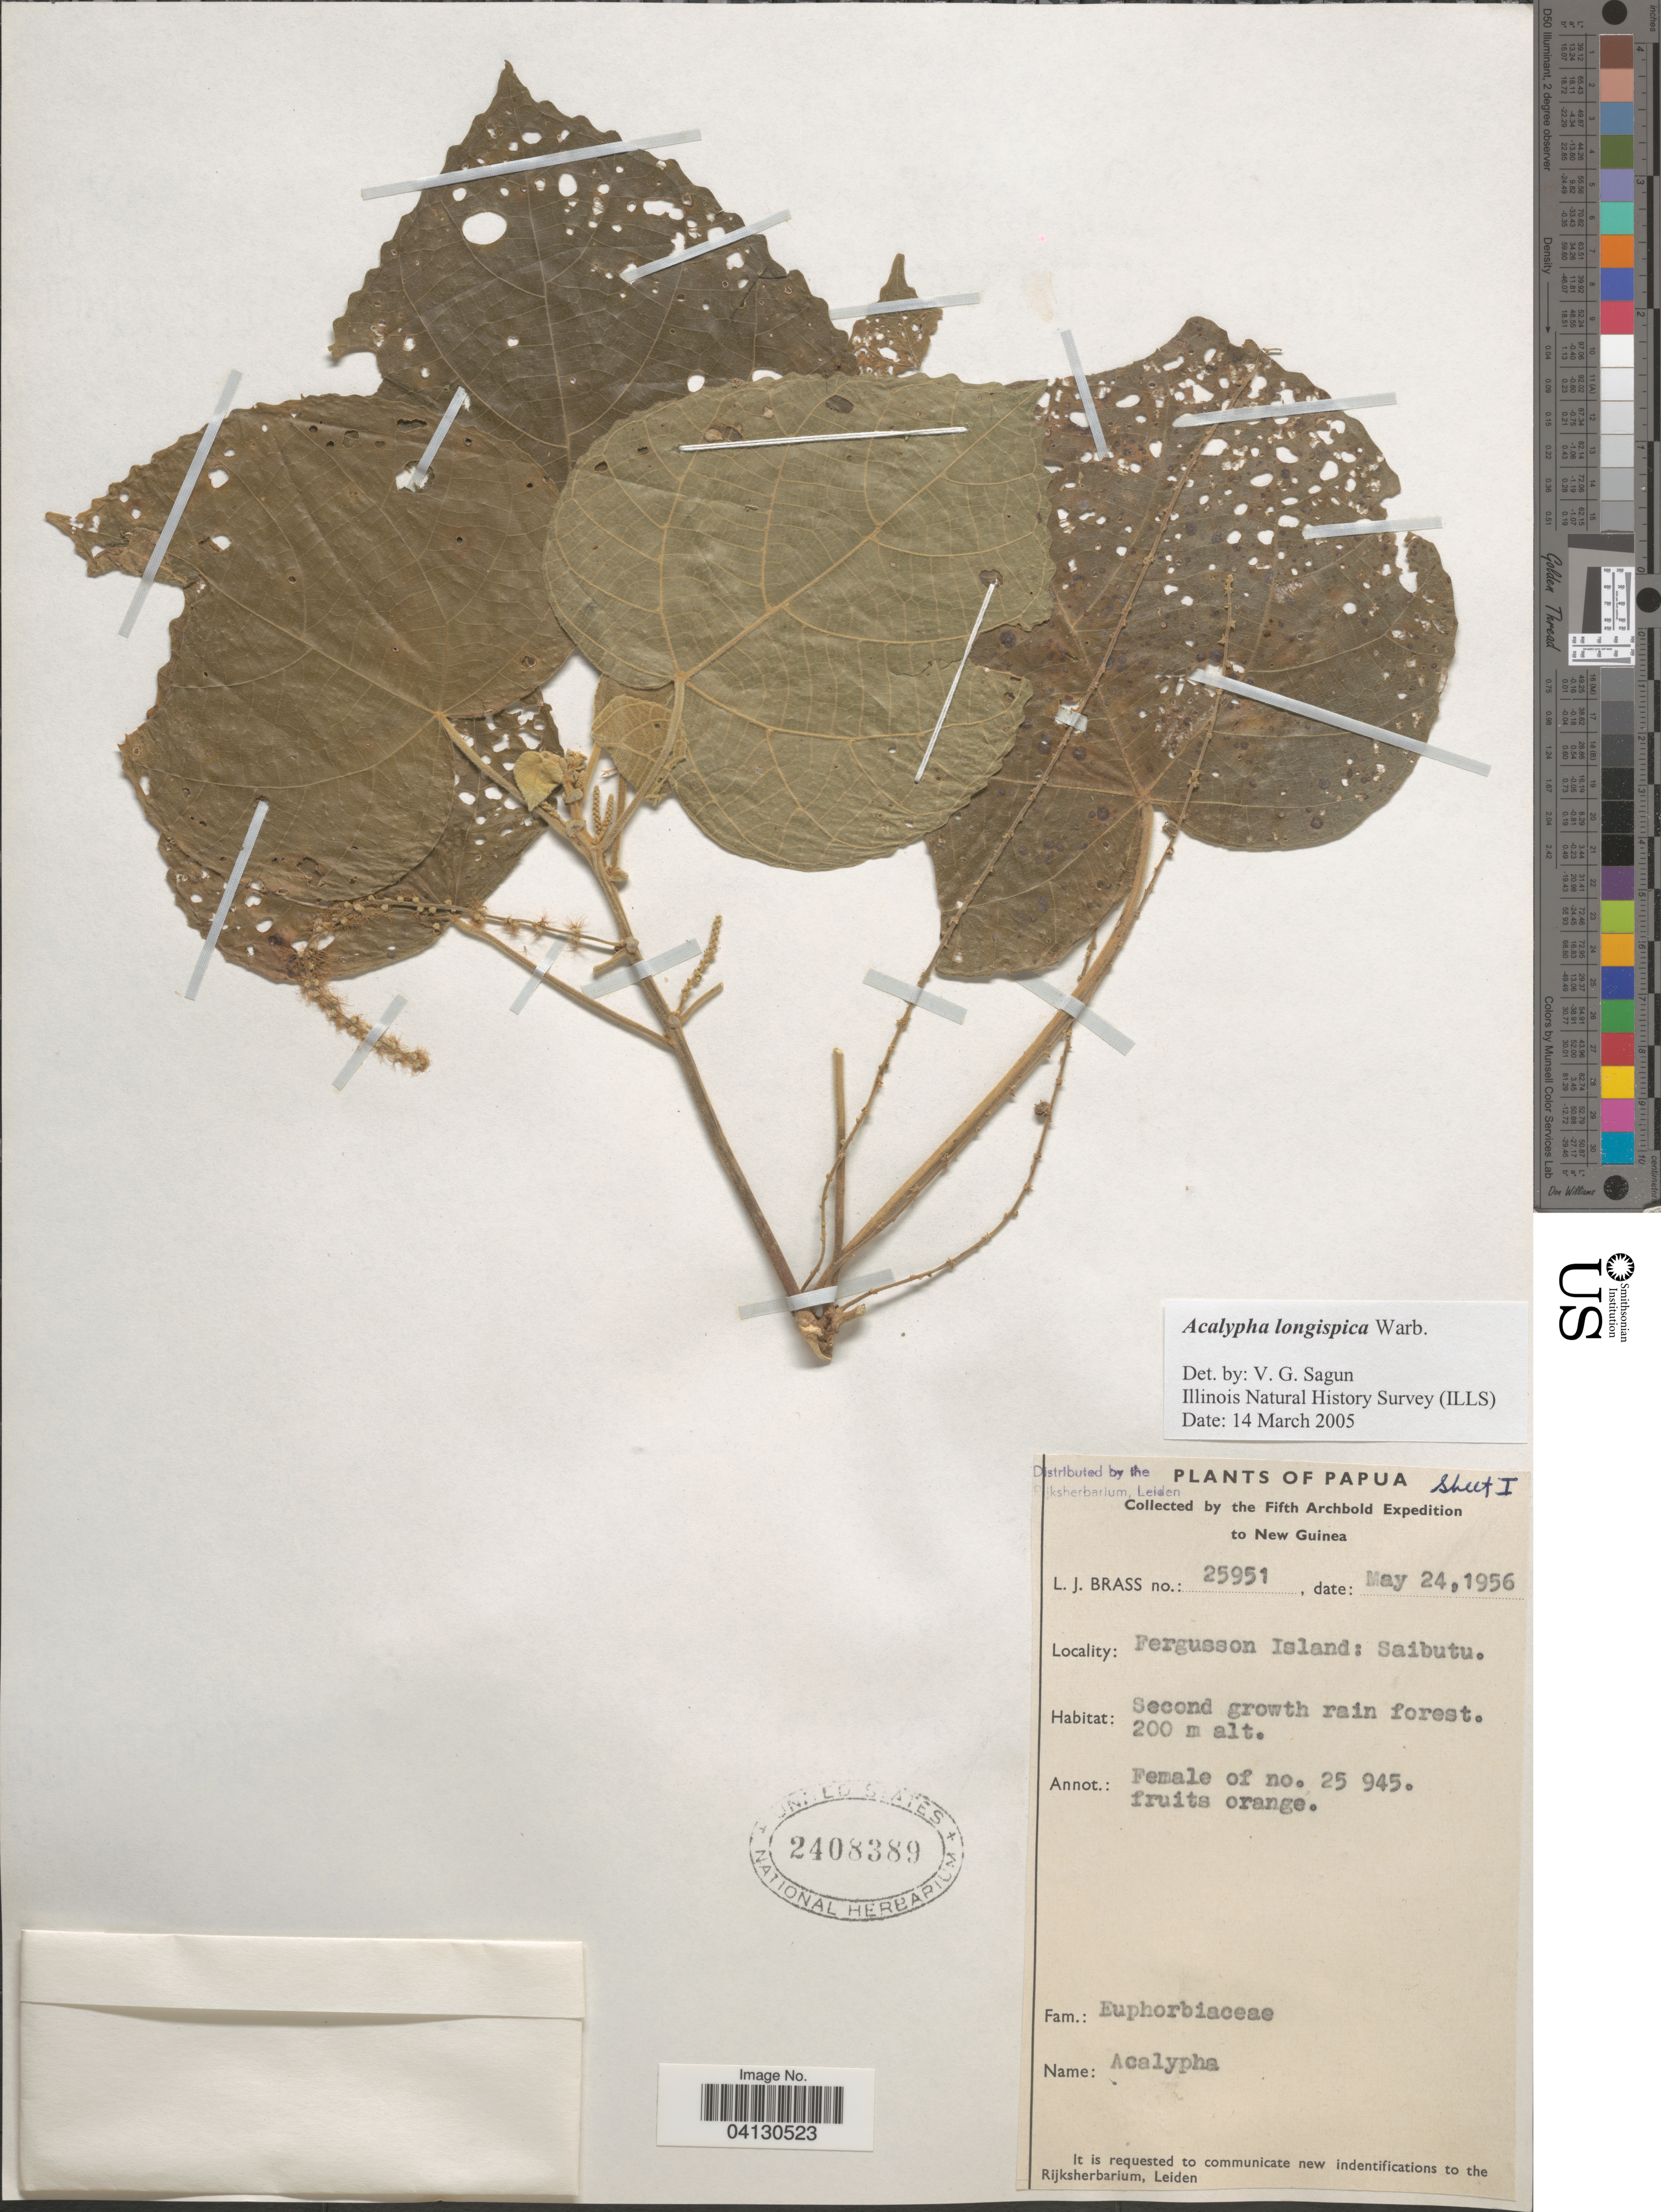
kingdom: Plantae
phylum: Tracheophyta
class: Magnoliopsida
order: Malpighiales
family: Euphorbiaceae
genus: Acalypha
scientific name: Acalypha longispica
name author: Warb.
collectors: L. J. Brass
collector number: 25951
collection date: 1956-05-24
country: Papua New Guinea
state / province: Milne Bay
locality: Papua. The Fifth Archbold Expedition to New Guinea. Fergusson Island: Saibutu.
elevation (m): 200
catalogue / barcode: US 2408389